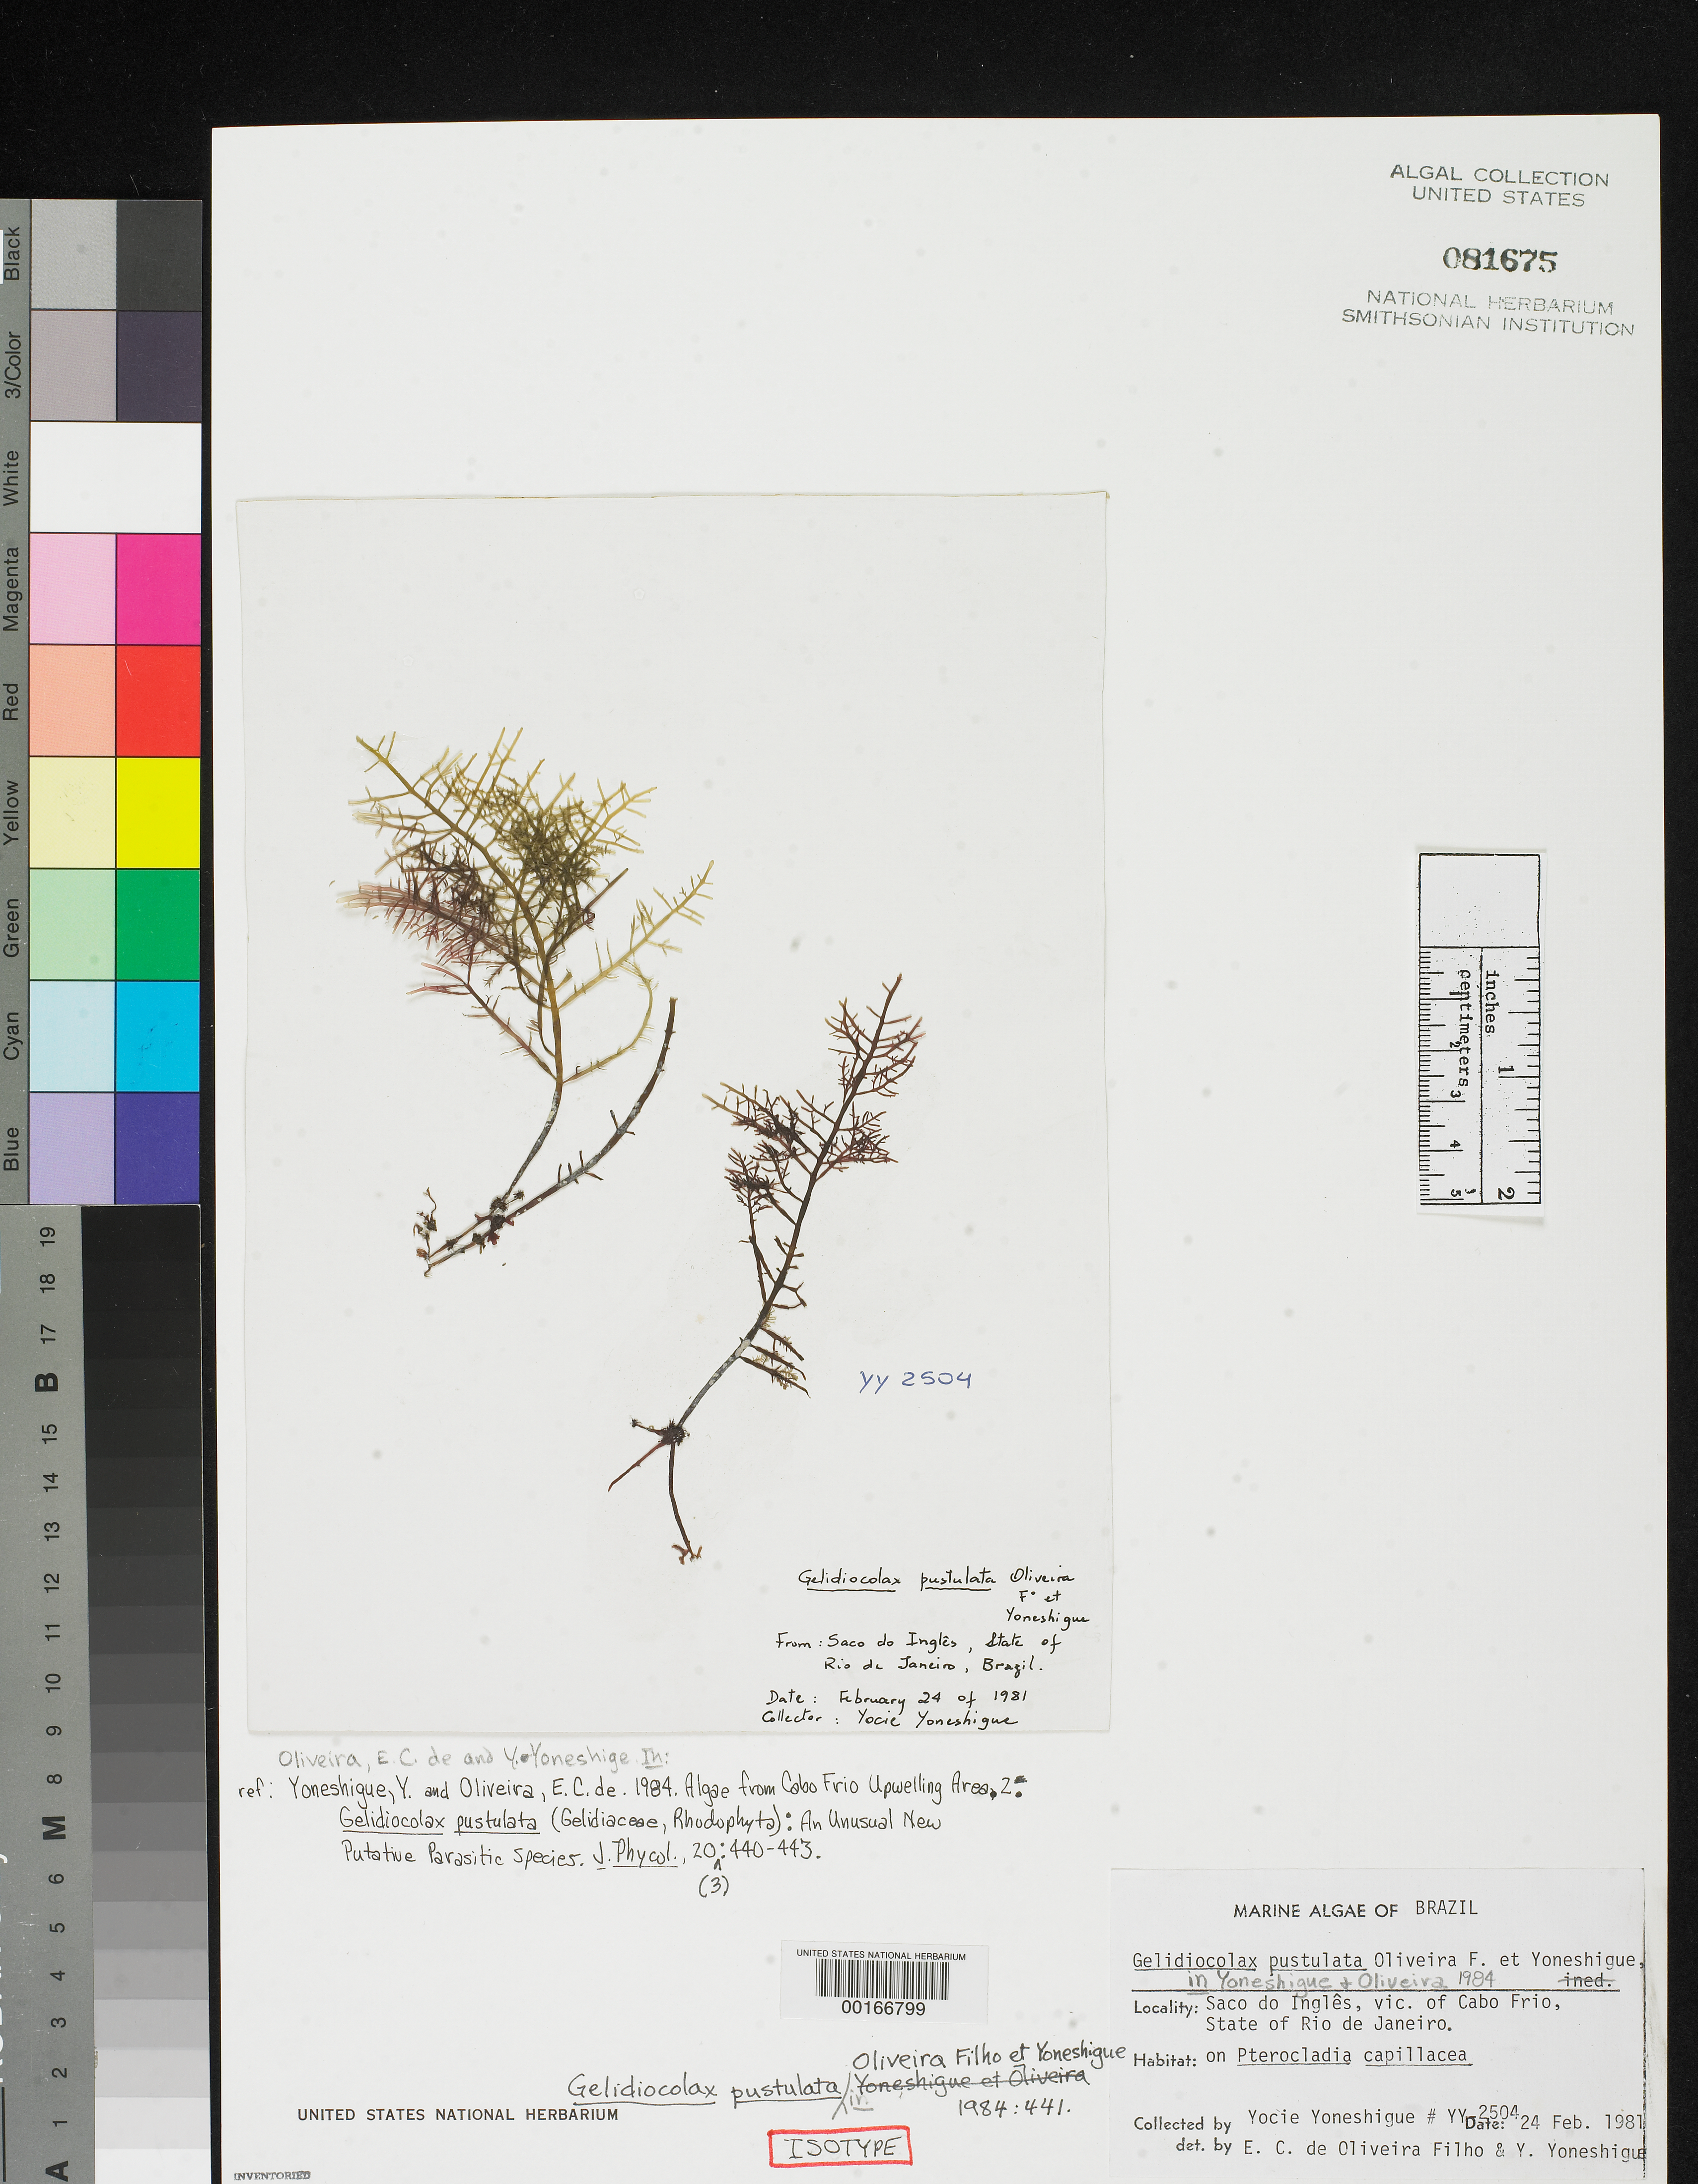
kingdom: Plantae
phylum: Rhodophyta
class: Florideophyceae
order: Gracilariales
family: Pterocladiophilaceae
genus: Gelidiocolax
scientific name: Gelidiocolax pustulata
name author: E.C. Oliveira & Yonesh. in Yonesh. & E.C. Oliveira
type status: Isotype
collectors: Y. Yoneshigue-Braga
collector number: YY 2504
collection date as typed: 24 Feb 1981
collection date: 1981-02-24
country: Brazil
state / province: Rio de Janeiro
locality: Saco do Ingles, Cabo Frio area.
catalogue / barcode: US 81675